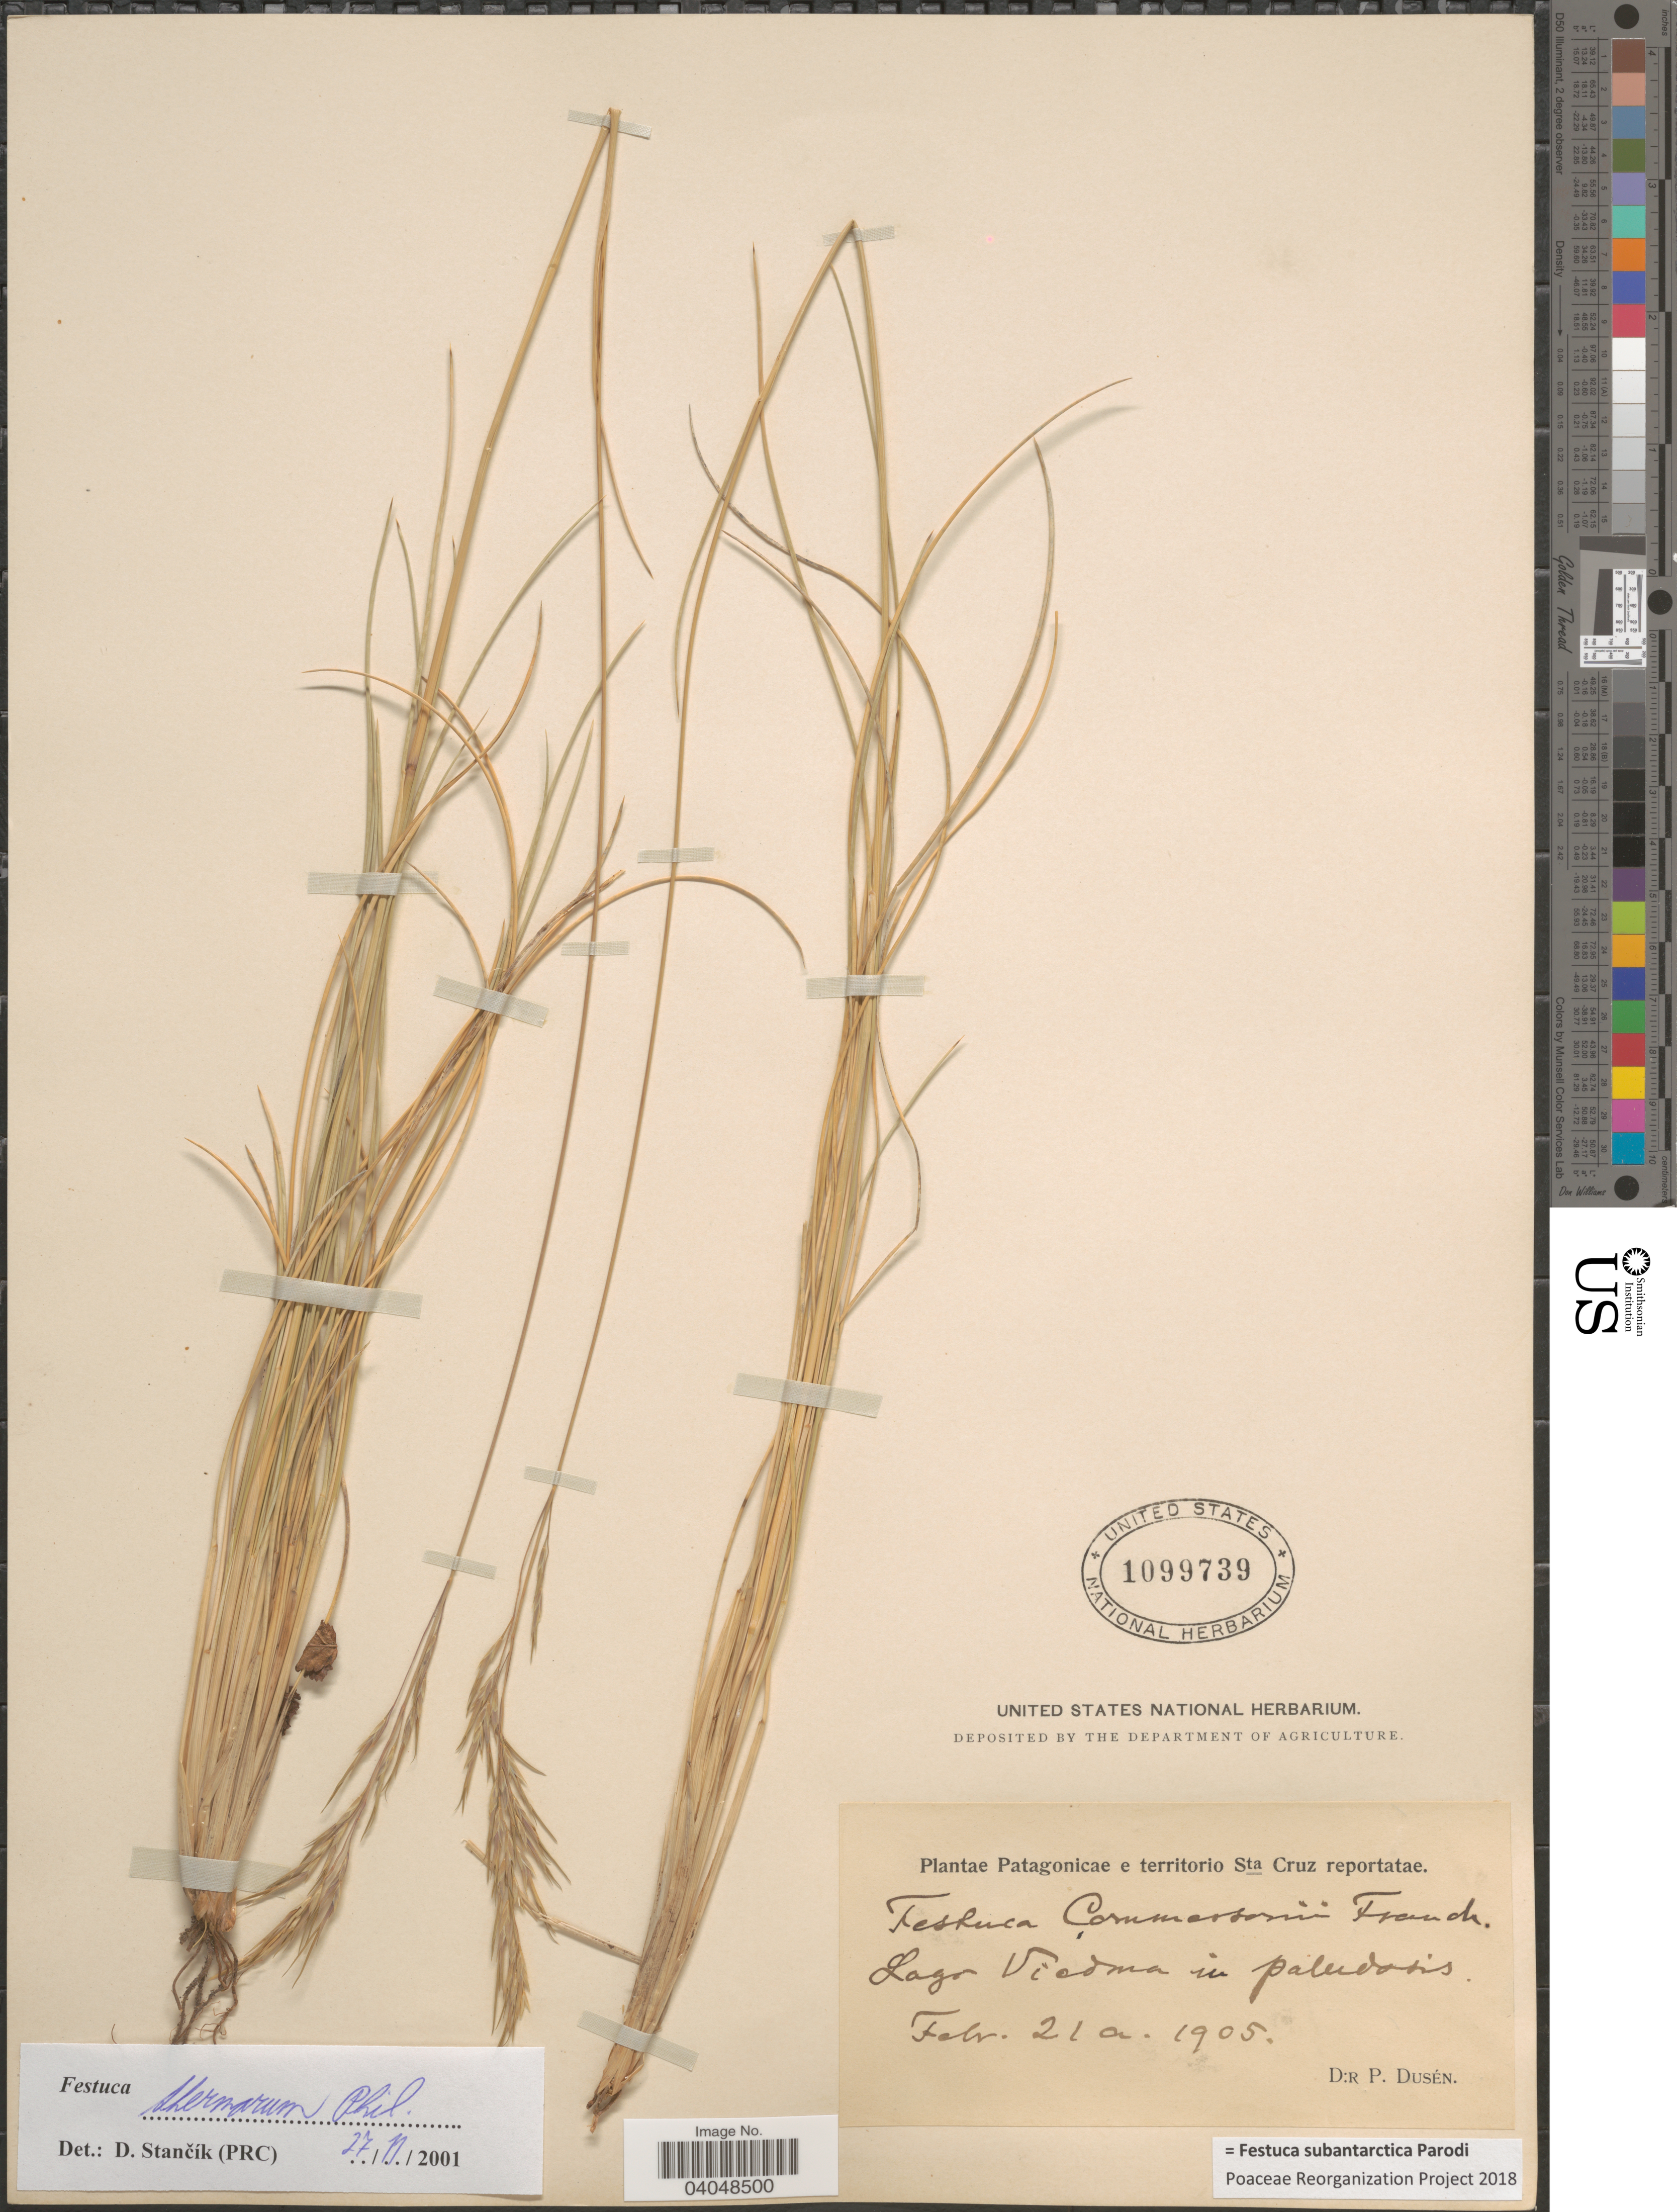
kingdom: Plantae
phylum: Tracheophyta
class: Liliopsida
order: Poales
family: Poaceae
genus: Festuca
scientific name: Festuca subantarctica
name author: Parodi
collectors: P. Dusén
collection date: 1905-02-21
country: Argentina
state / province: Santa Cruz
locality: Patagonicae e territorio Sta Cruz reportatae. Lago Viedma in paludosis.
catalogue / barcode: US 1099739